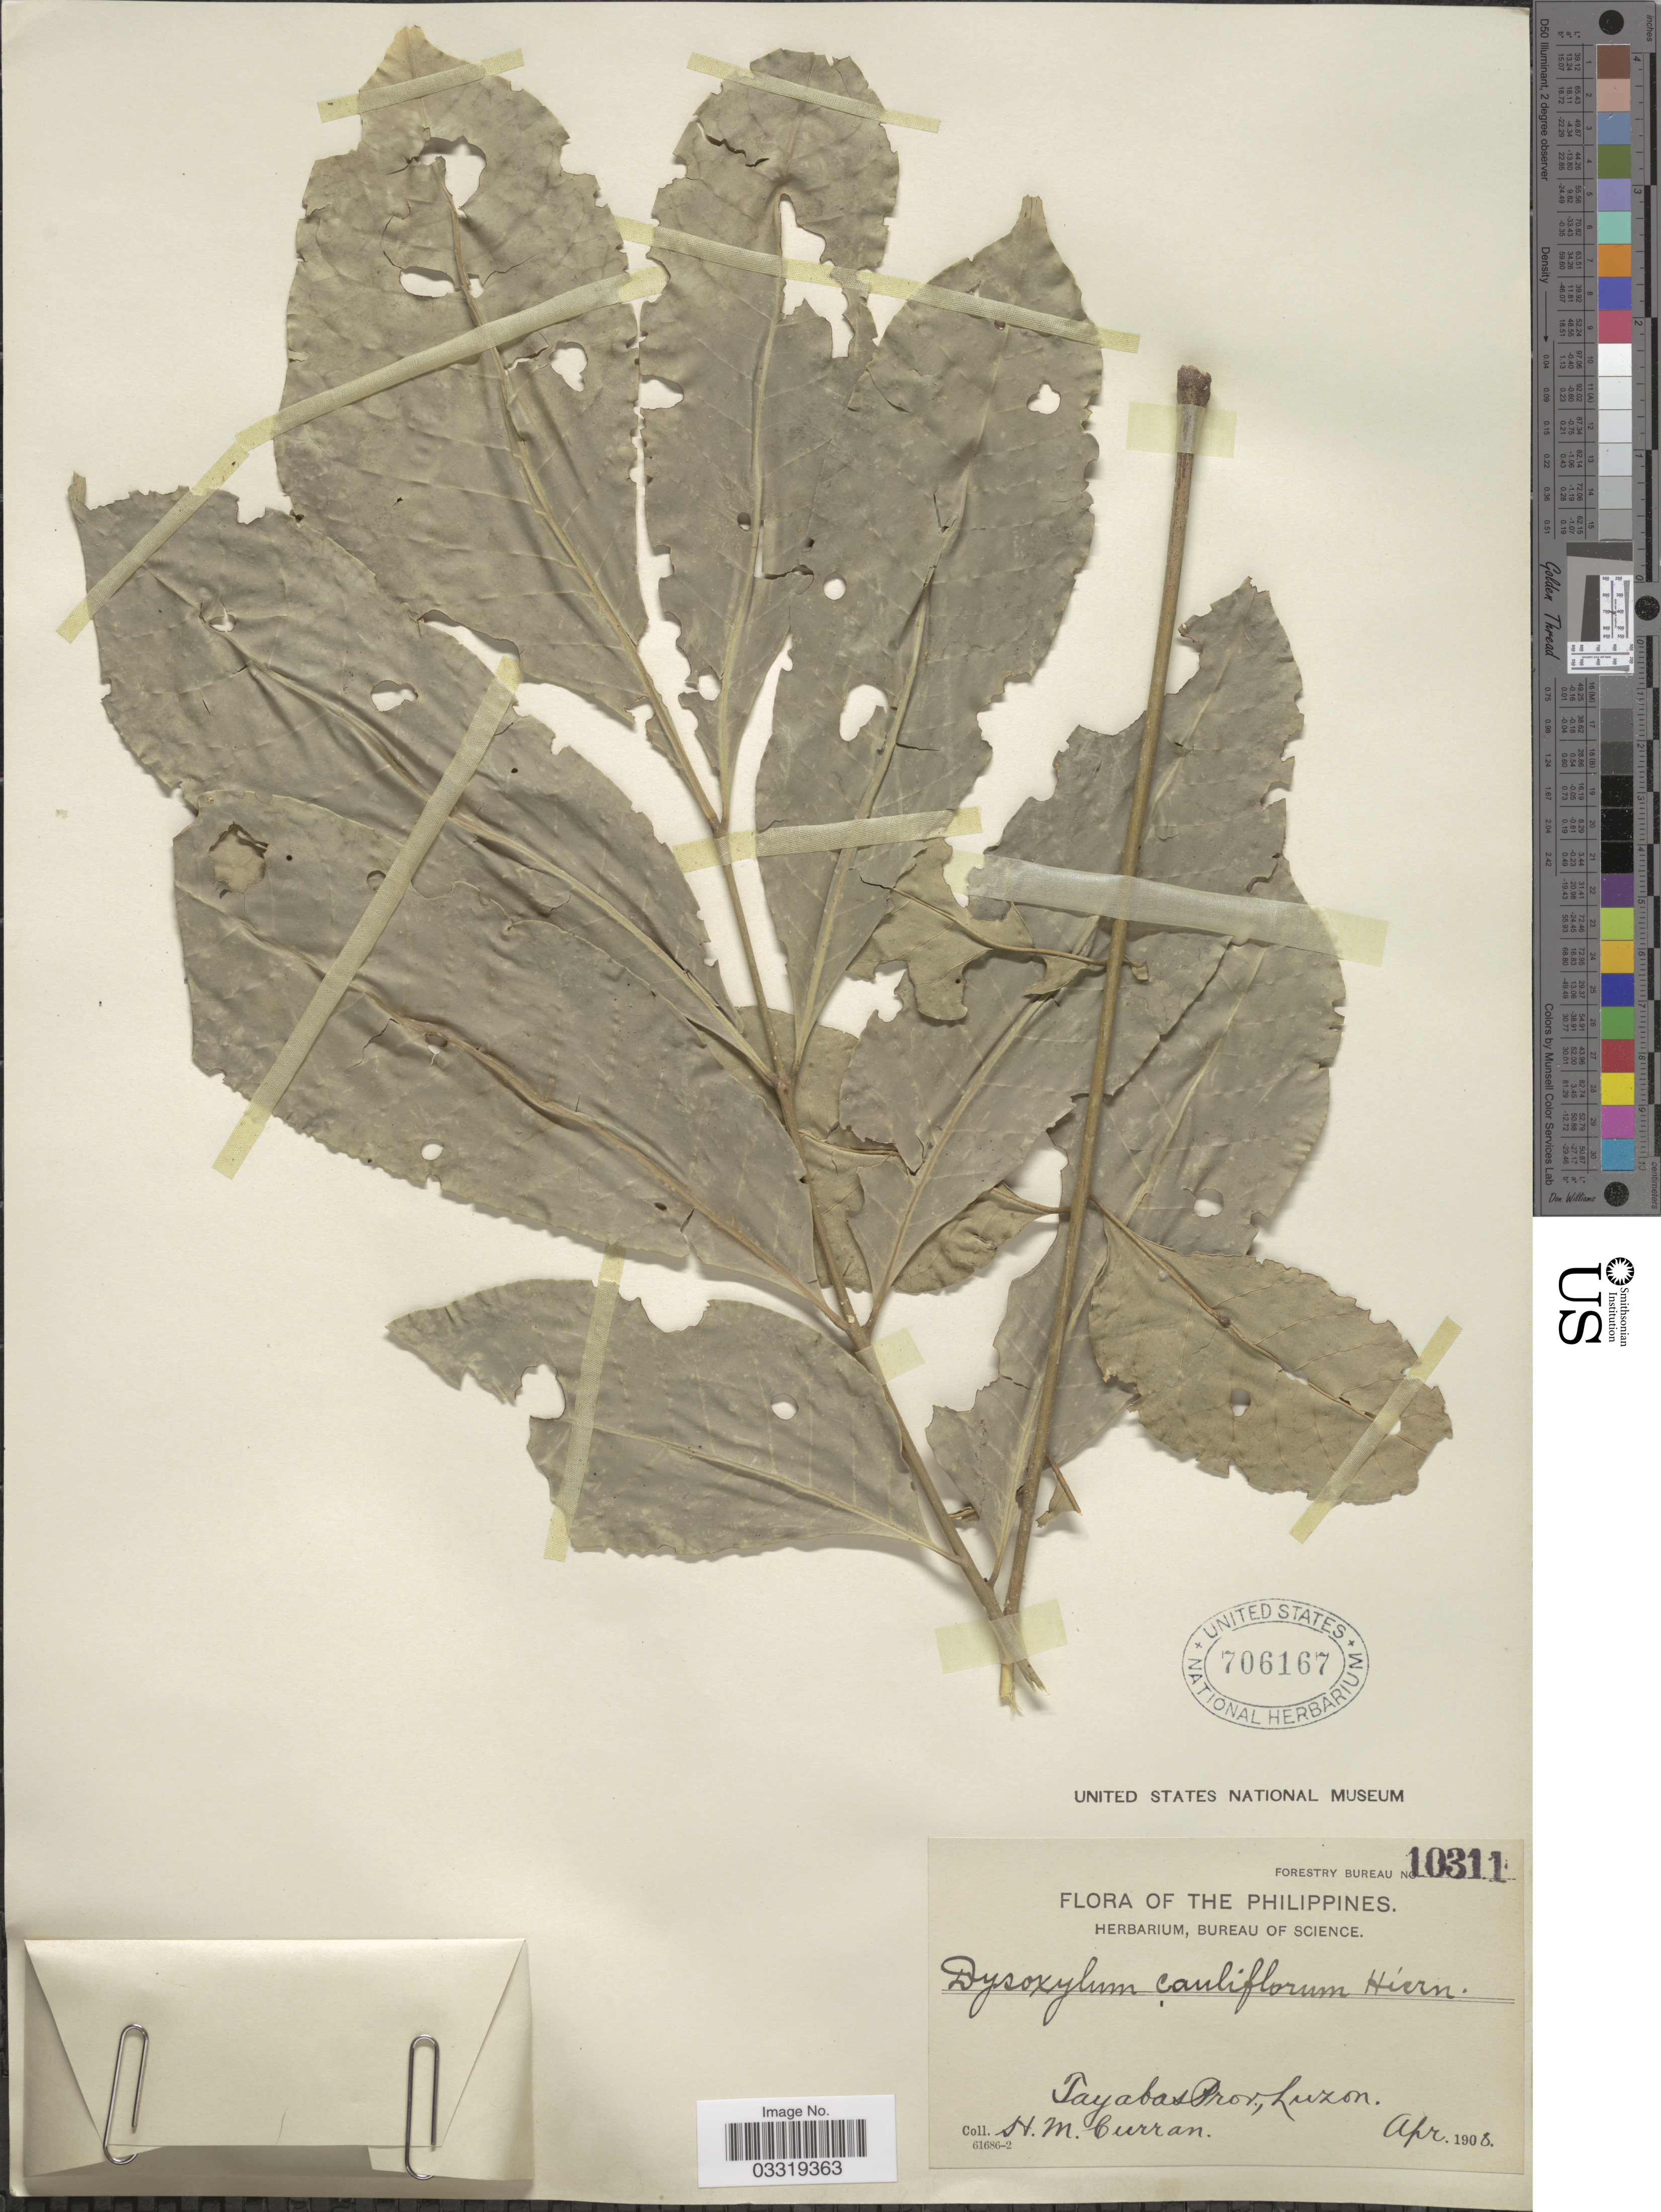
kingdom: Plantae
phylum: Tracheophyta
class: Magnoliopsida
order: Sapindales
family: Meliaceae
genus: Epicharis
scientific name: Epicharis cumingiana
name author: (C. DC.) Harms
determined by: Strong, Mark T., (BOT), Smithsonian Institution - National Museum of Natural History (UNITED STATES)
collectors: H. M. Curran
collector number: Forestry Bureau 10311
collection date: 1908-04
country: Philippines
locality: Tayabas Prov., Luzon.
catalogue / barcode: US 706167